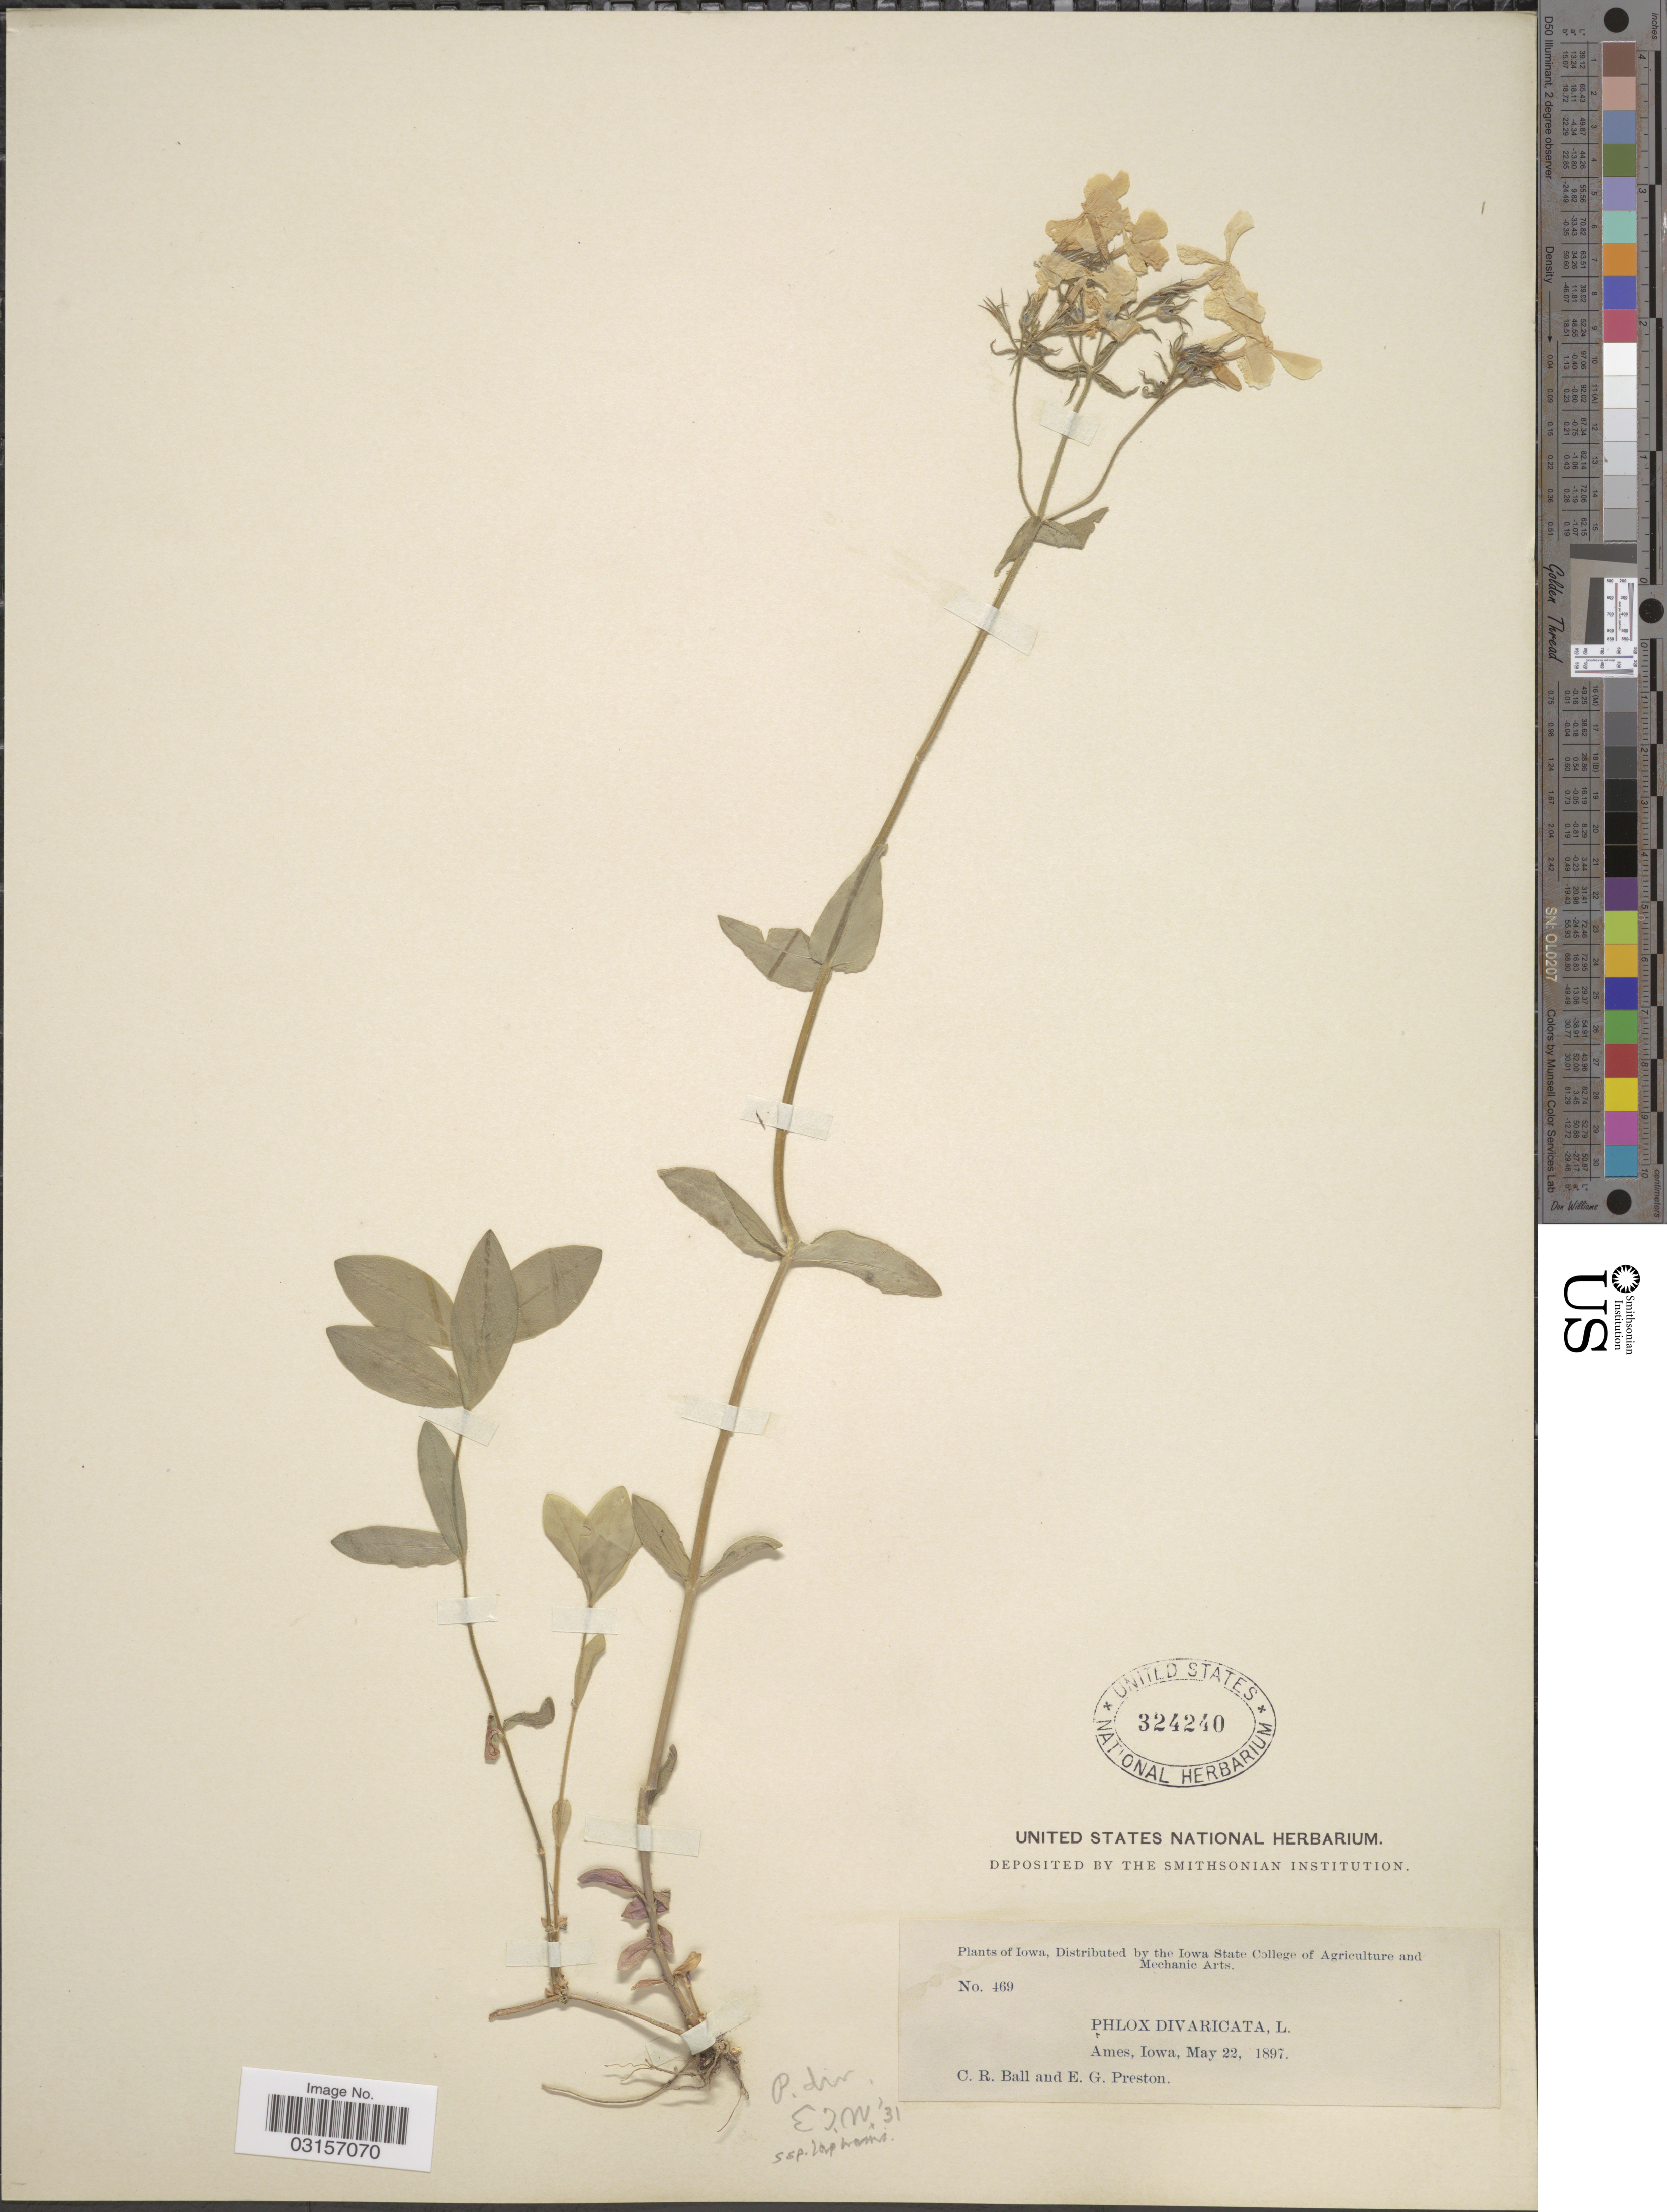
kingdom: Plantae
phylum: Tracheophyta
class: Magnoliopsida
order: Ericales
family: Polemoniaceae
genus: Phlox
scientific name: Phlox divaricata subsp. laphamii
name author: (Alph. Wood) Wherry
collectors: C. R. Ball & E. Preston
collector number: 469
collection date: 1897-05-22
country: United States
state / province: Iowa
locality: Ames.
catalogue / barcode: US 324240